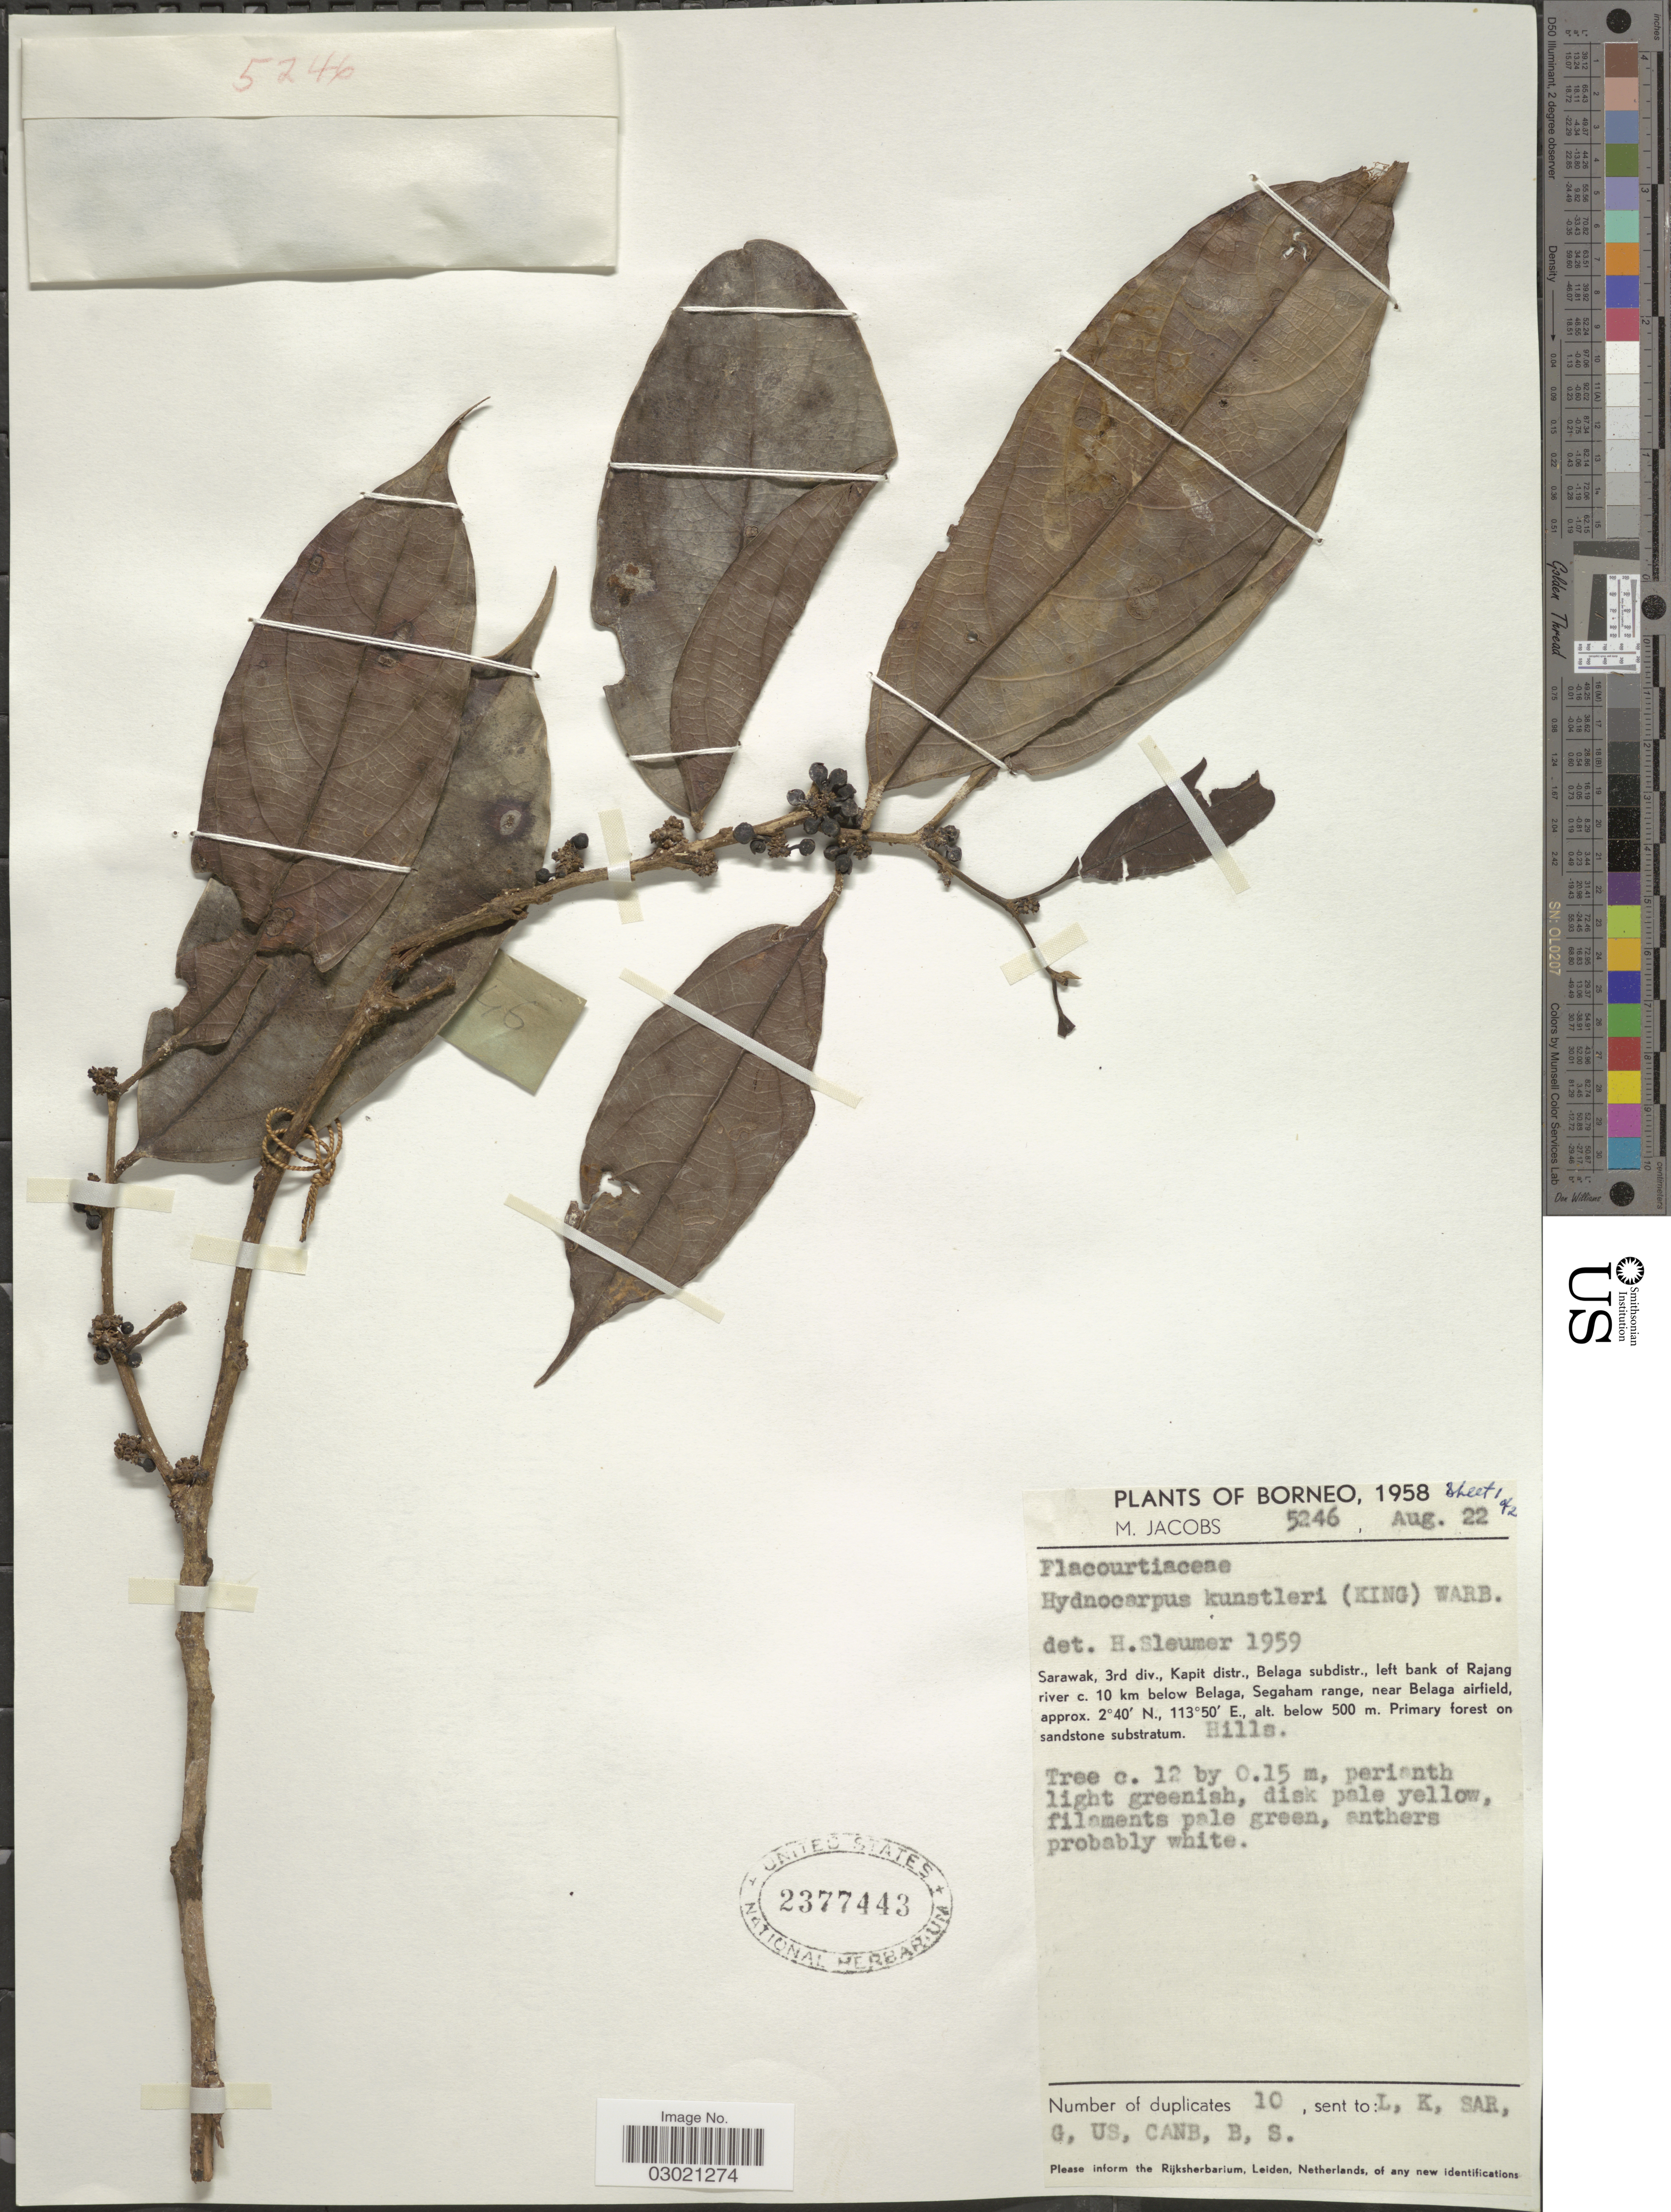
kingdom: Plantae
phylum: Tracheophyta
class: Magnoliopsida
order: Malpighiales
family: Achariaceae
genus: Hydnocarpus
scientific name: Hydnocarpus kunstleri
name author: (R.M. King) Warb.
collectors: M. Jacobs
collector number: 5246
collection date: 1958-08-22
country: Malaysia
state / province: Sarawak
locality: Borneo, Sarawak, 3rd div., Kapit distr., Belaga subdistr., left bank of Rajang river c. 10 km below Belaga, Segaham range, near Belaga airfield.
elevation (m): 500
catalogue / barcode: US 2377443